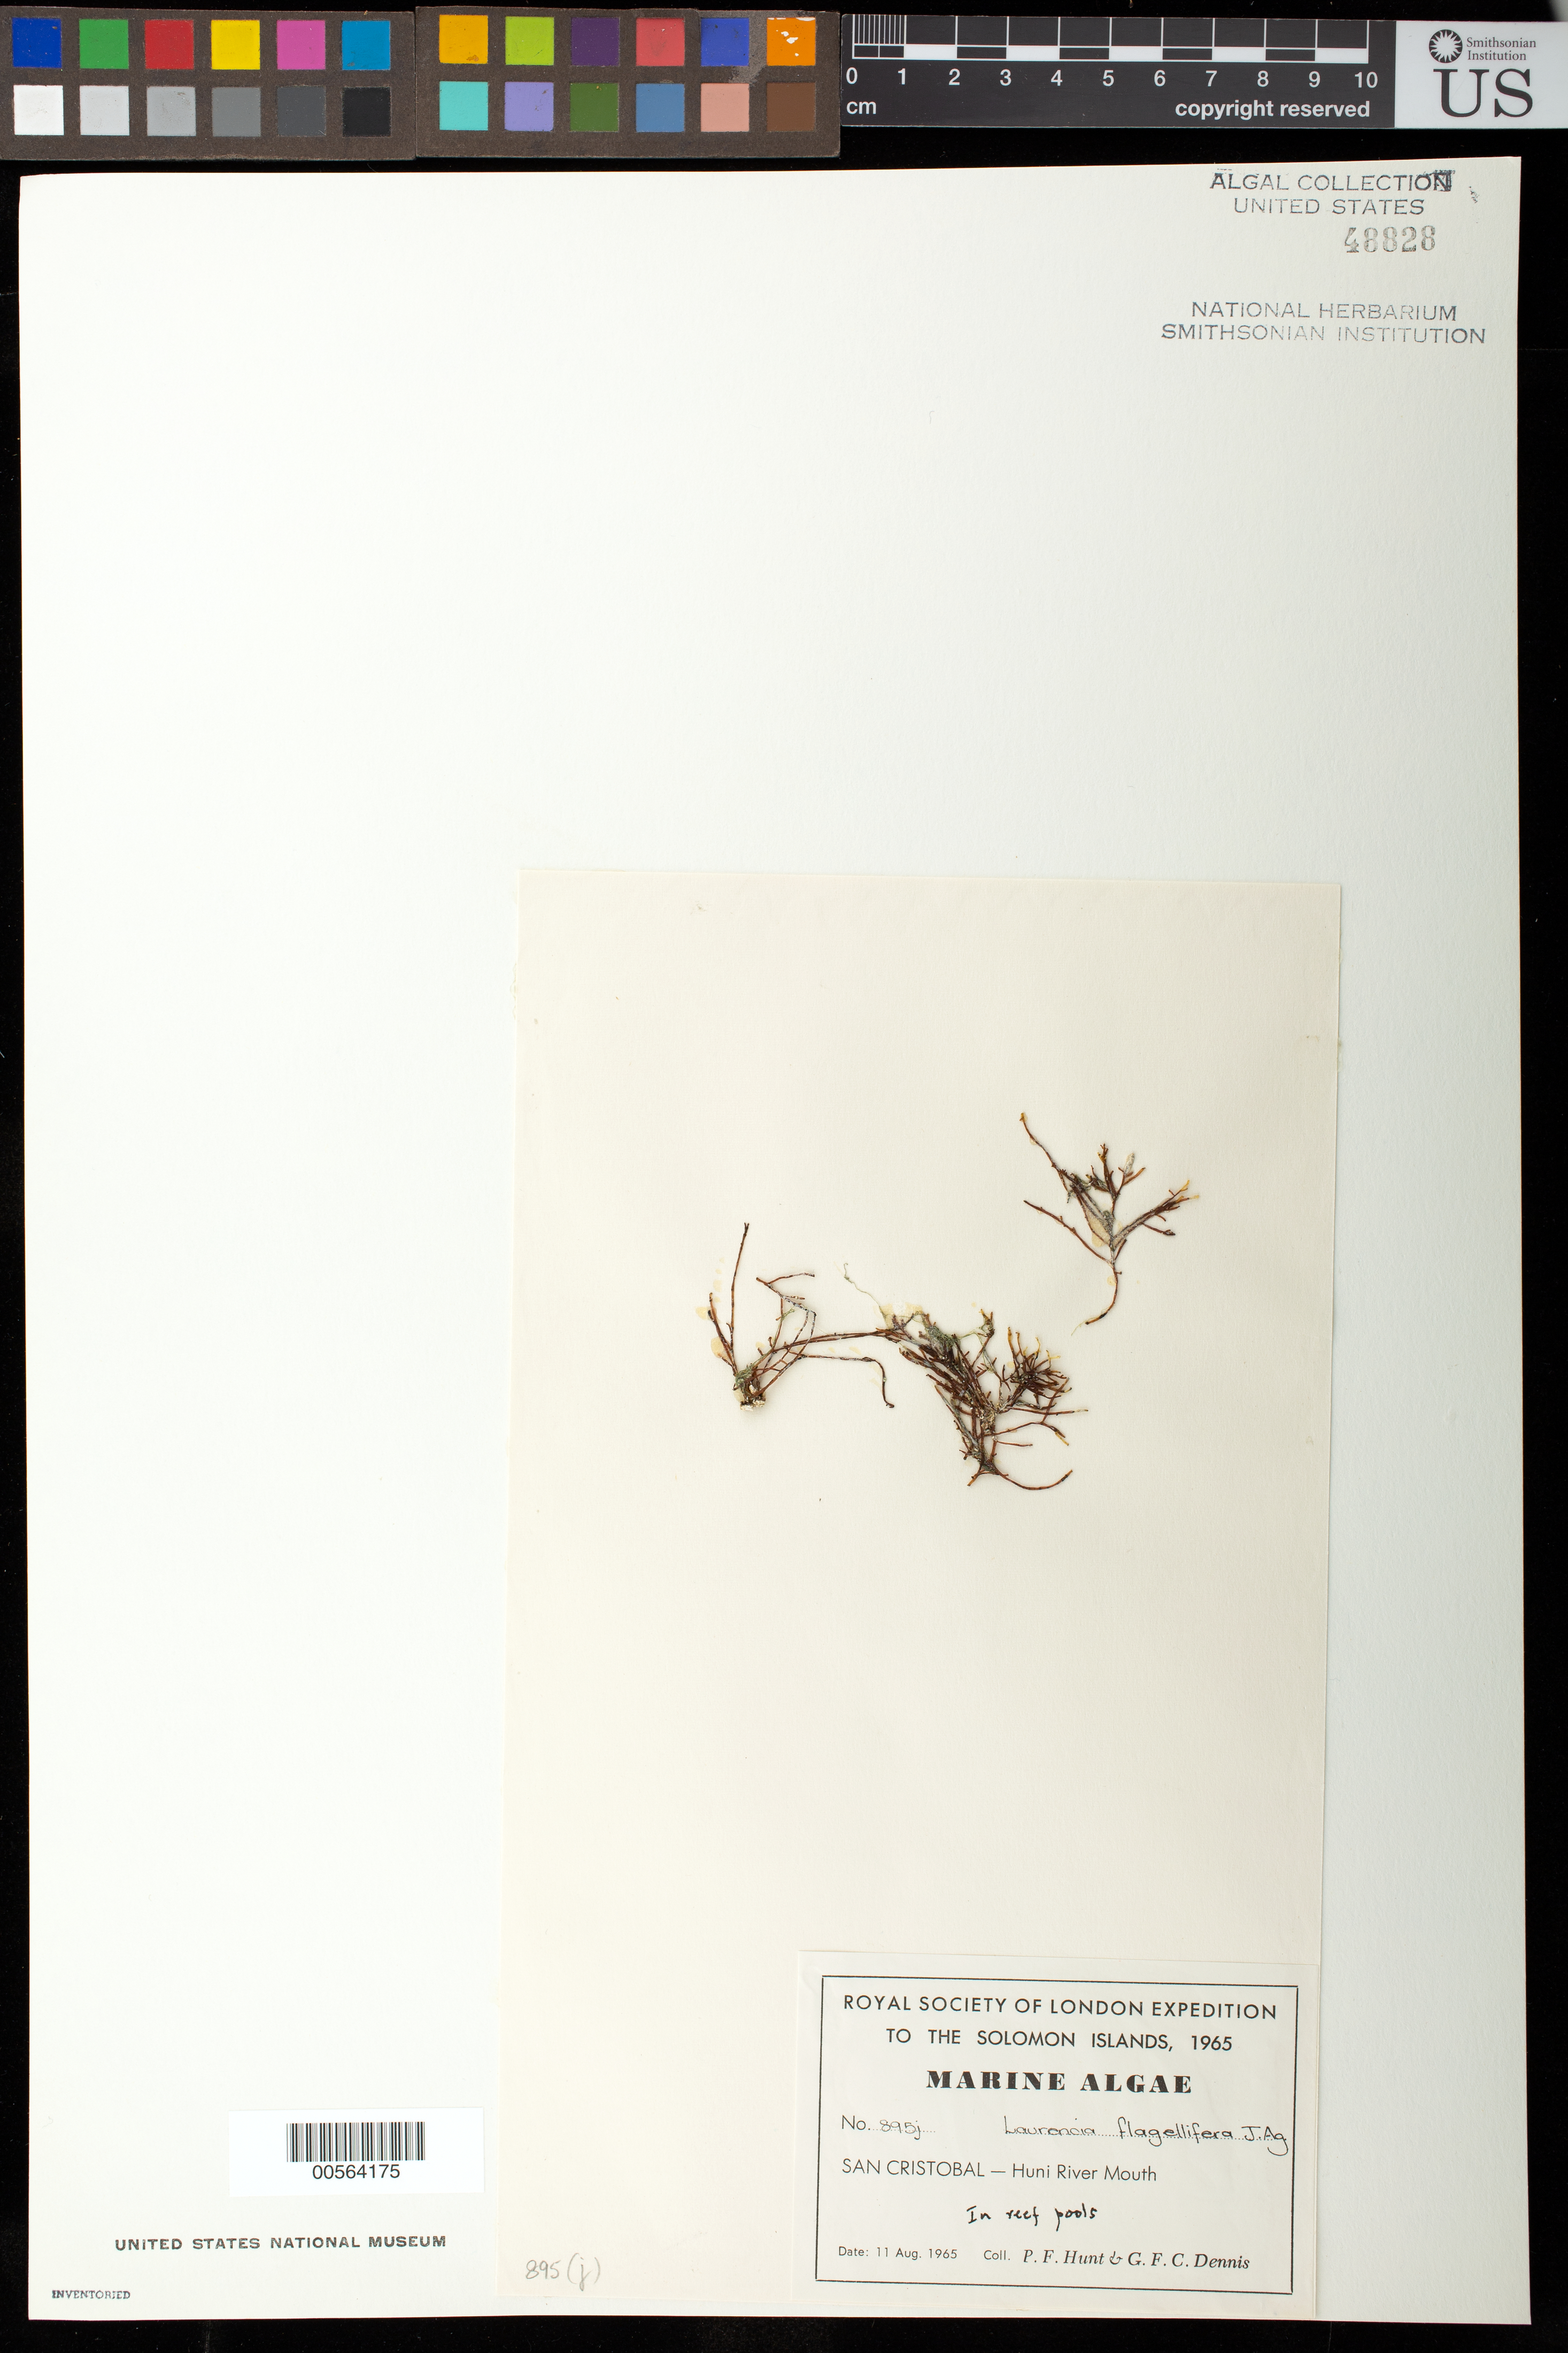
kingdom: Plantae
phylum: Rhodophyta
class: Florideophyceae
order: Ceramiales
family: Rhodomelaceae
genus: Laurencia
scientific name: Laurencia flagellifera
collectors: P. F. Hunt & G. Dennis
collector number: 895j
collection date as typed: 11 Aug 1965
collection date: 1965-08-11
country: Solomon Islands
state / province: Makira-Ulawa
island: San Cristobal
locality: Huni River mouth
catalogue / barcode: US 48828